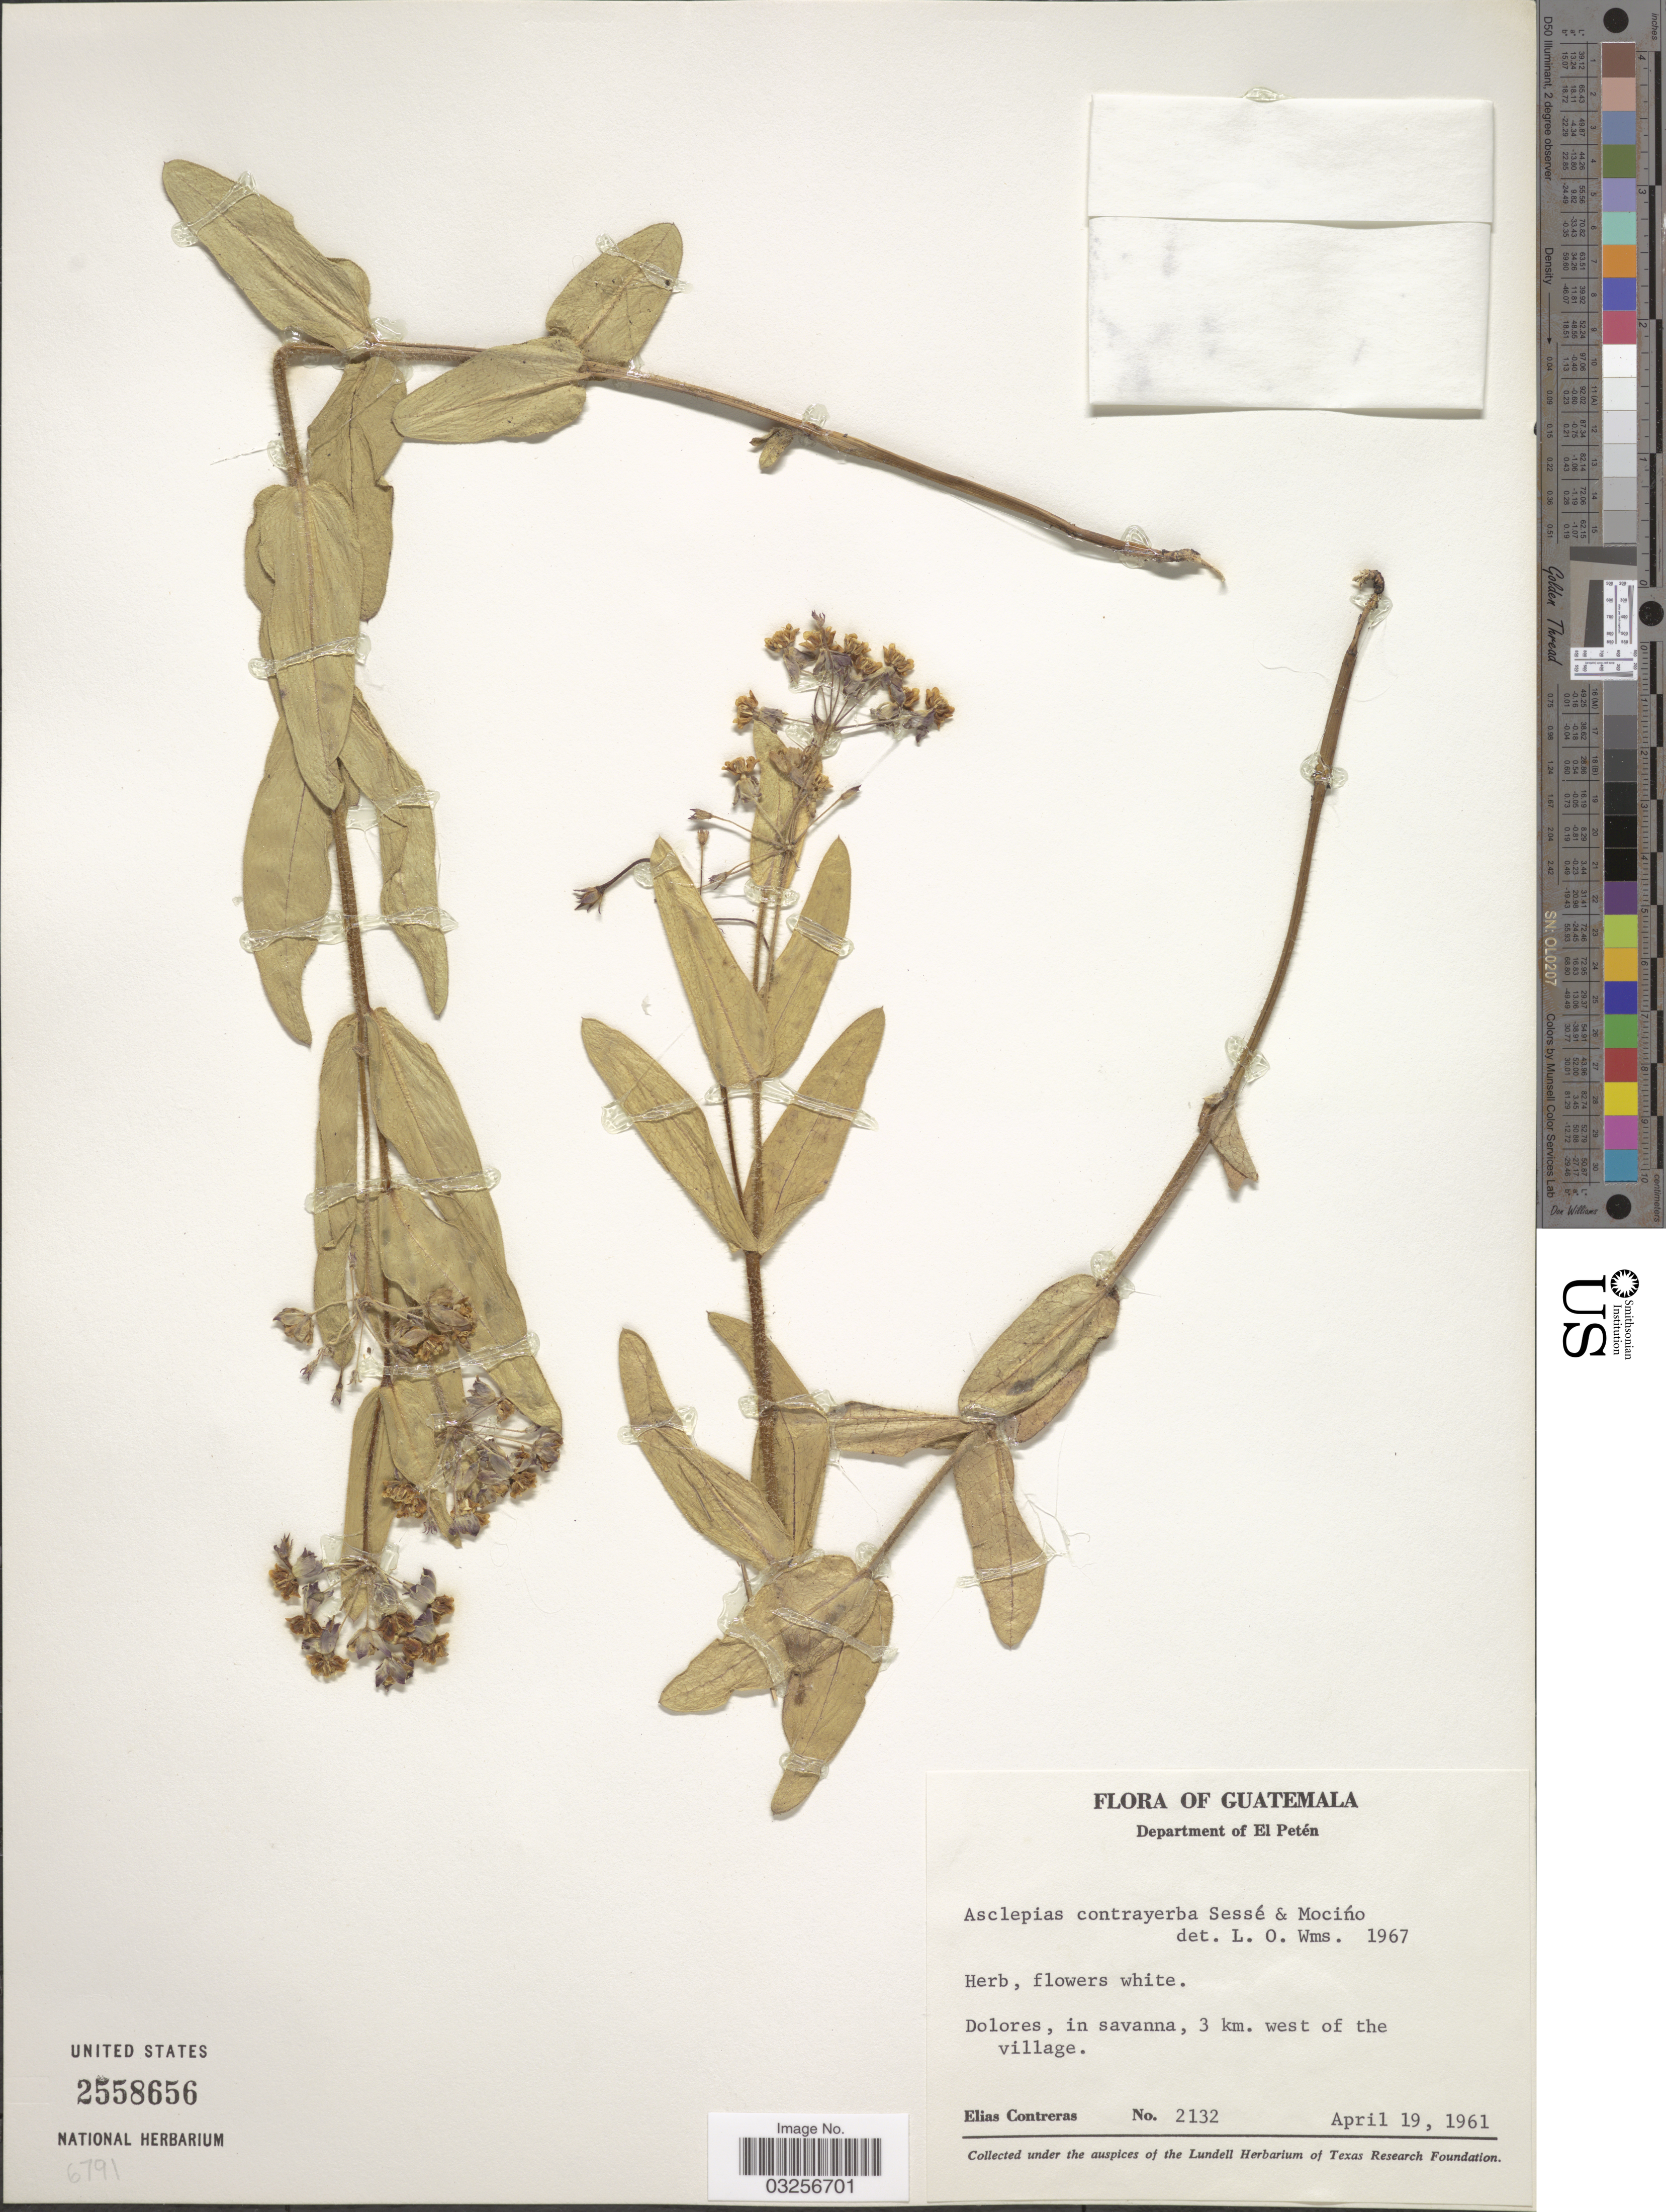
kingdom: Plantae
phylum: Tracheophyta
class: Magnoliopsida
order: Gentianales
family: Apocynaceae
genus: Asclepias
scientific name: Asclepias contrayerba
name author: Sessé & Moc.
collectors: E. Contreras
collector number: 2132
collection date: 1961-04-19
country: Guatemala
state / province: El Petén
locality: Department of El Petén, Dolores, in savanna, 3 km. west of the village.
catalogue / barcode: US 2558656